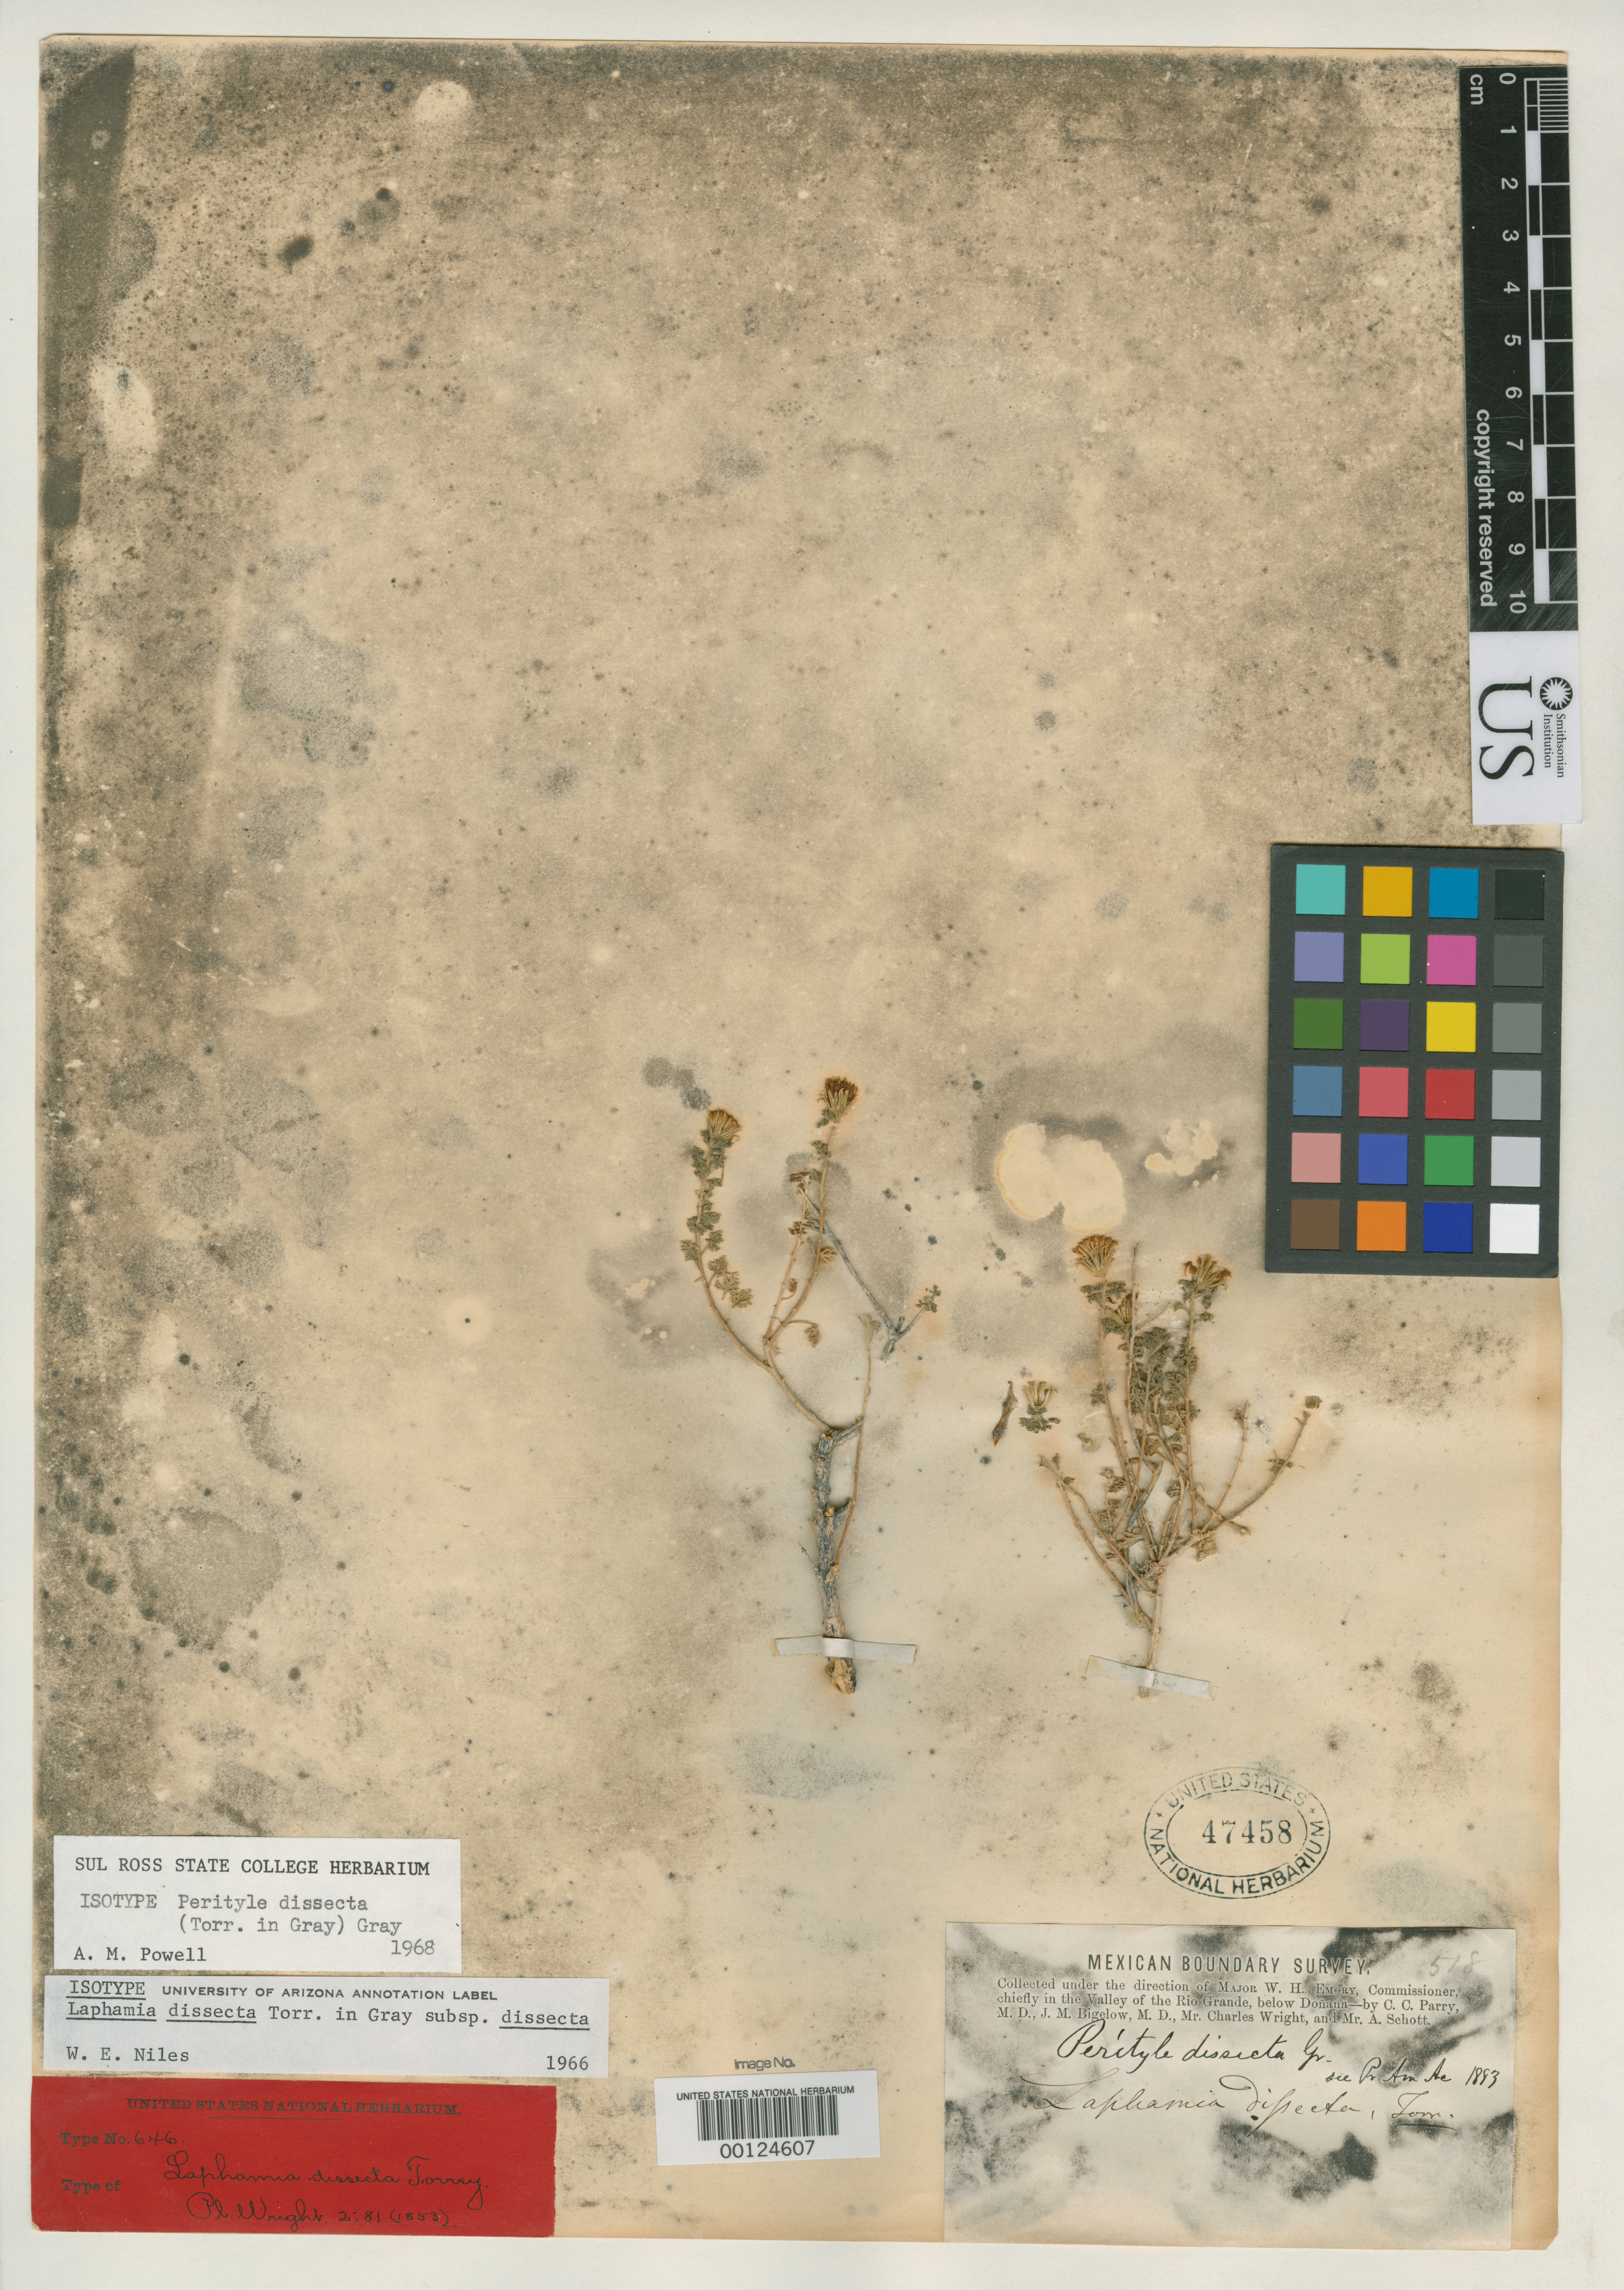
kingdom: Plantae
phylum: Tracheophyta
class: Magnoliopsida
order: Asterales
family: Asteraceae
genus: Laphamia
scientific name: Laphamia dissecta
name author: Torr. in A. Gray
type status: Type Collection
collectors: J. M. Bigelow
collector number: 518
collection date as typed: Aug 1852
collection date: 1852-08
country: United States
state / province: Texas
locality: Presidio.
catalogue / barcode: US 47458